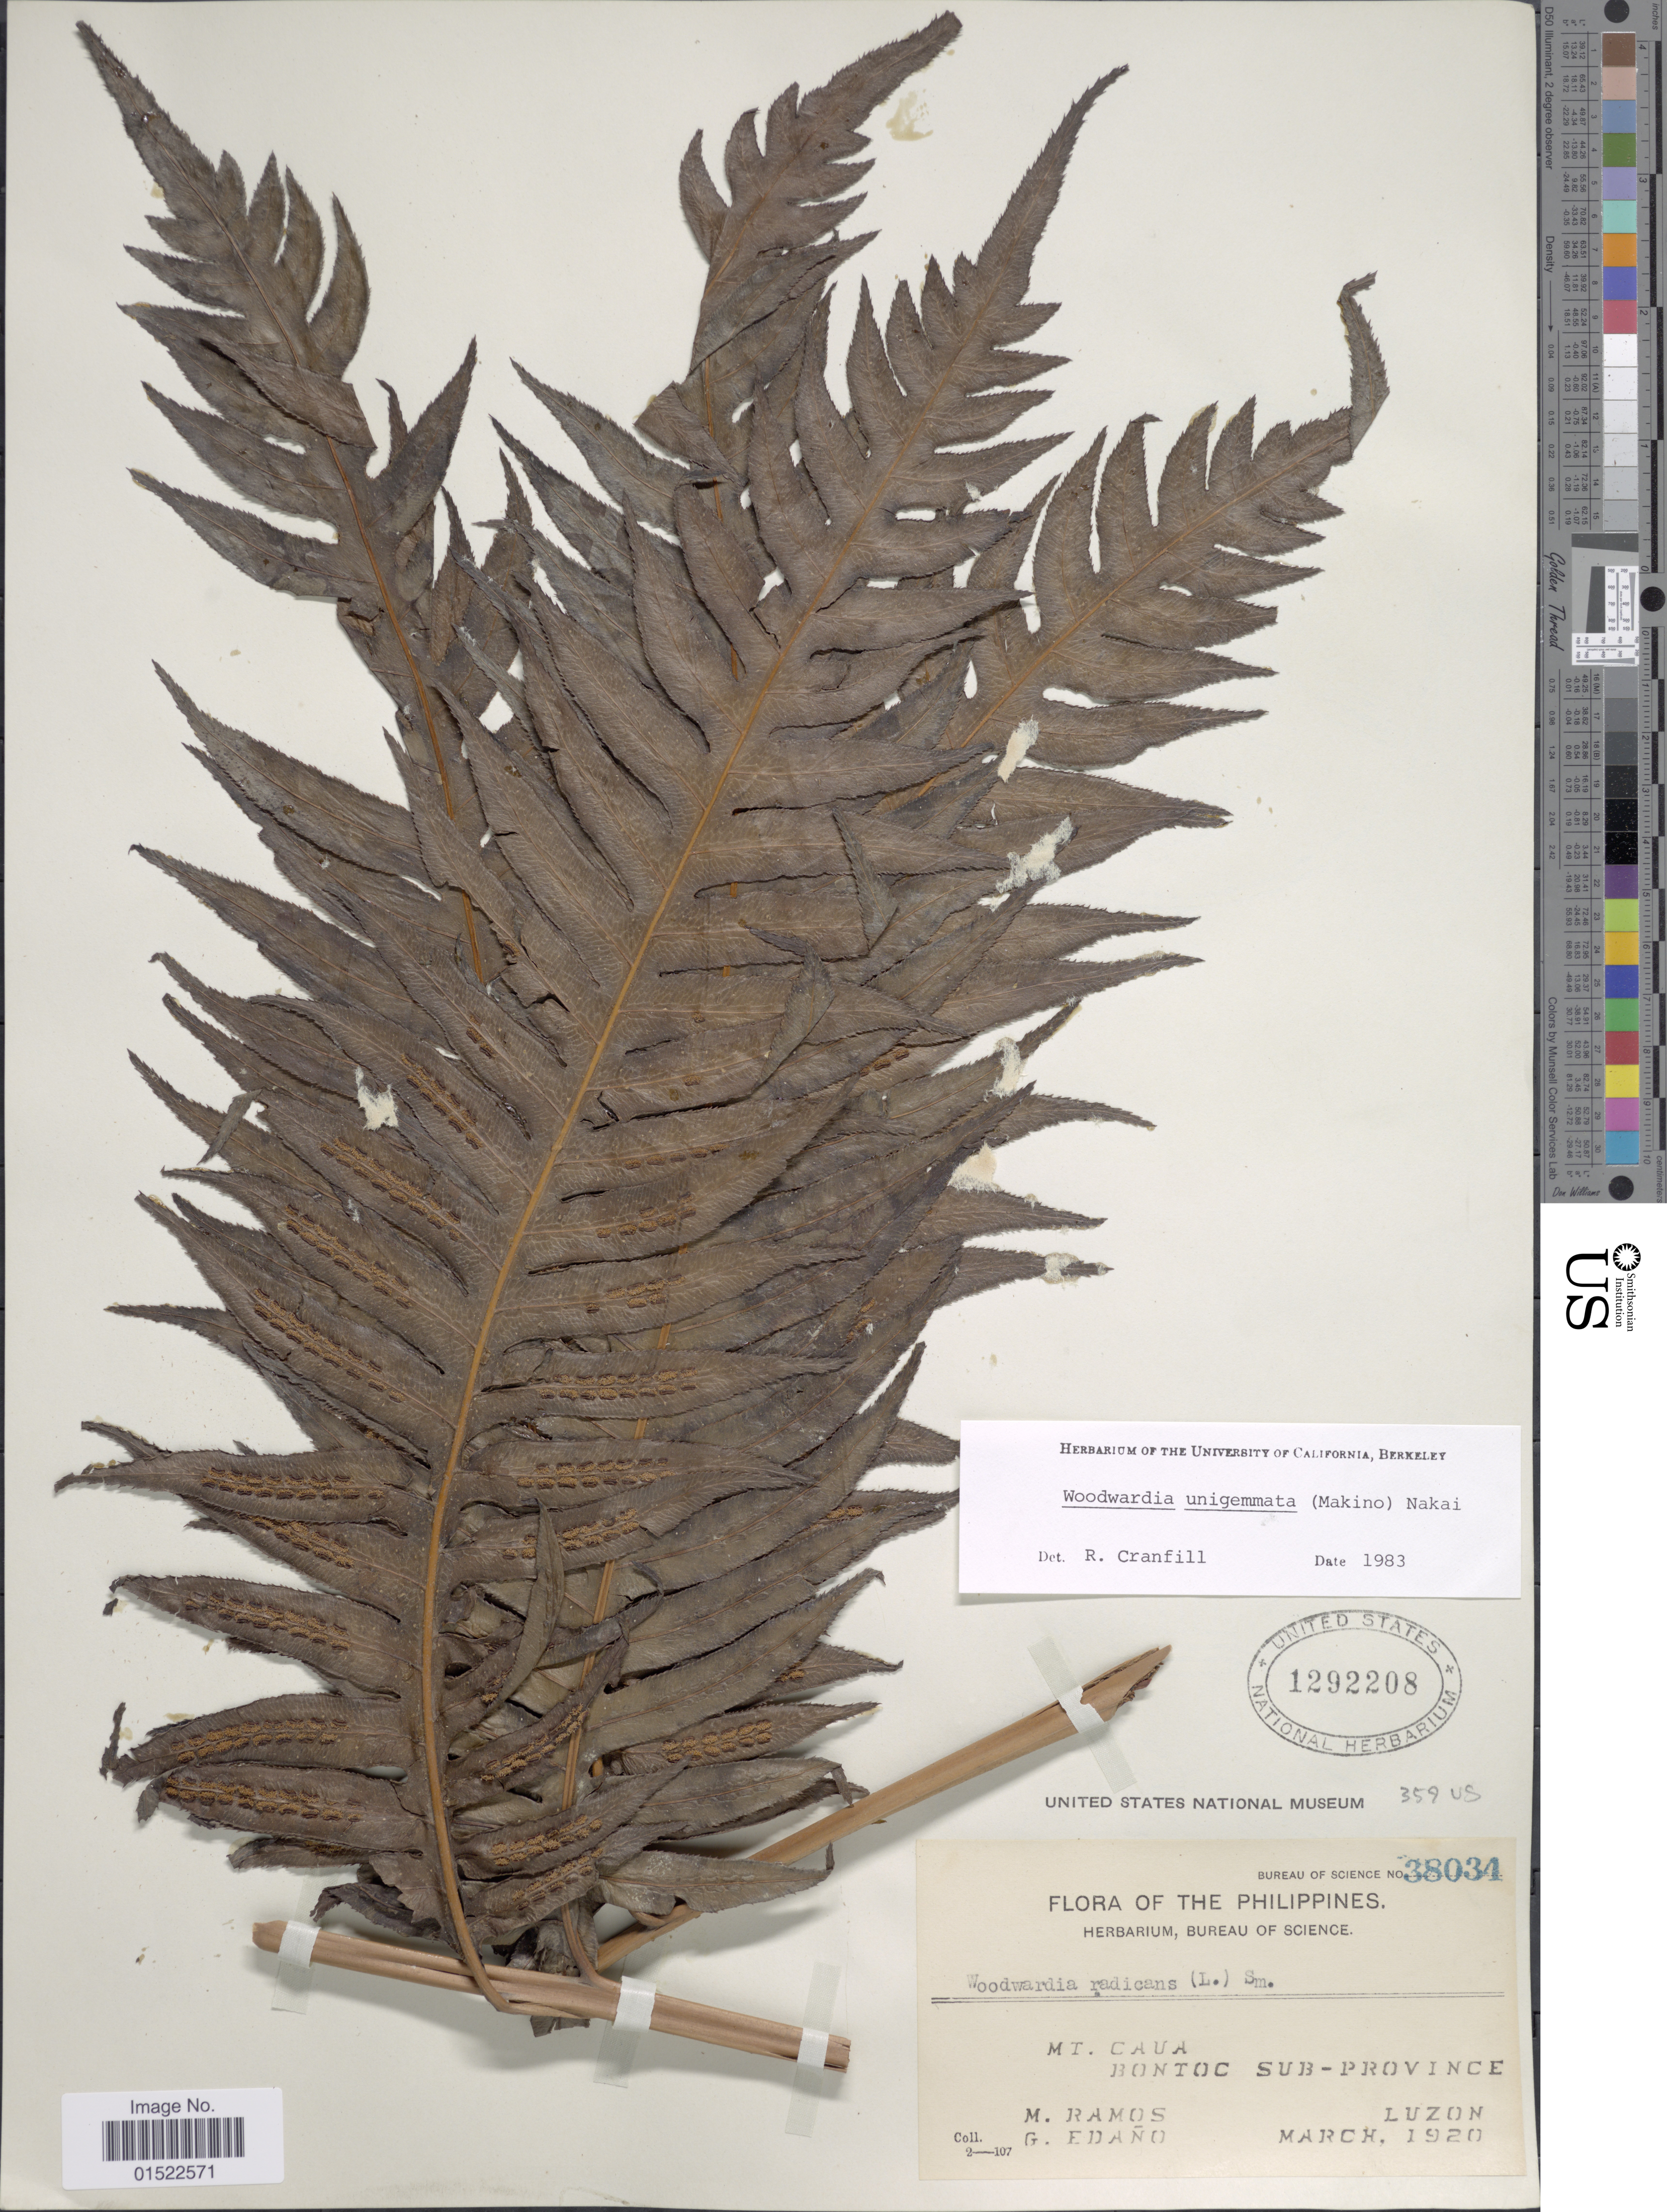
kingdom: Plantae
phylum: Tracheophyta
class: Polypodiopsida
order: Polypodiales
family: Blechnaceae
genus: Woodwardia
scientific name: Woodwardia unigemmata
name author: (Makino) Nakai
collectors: M. Ramos & G. Edaño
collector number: Bureau of Science 38034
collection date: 1920-03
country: Philippines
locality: Mt. Cauca, Bontoc Sub-province, Luzon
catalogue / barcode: US 1292208